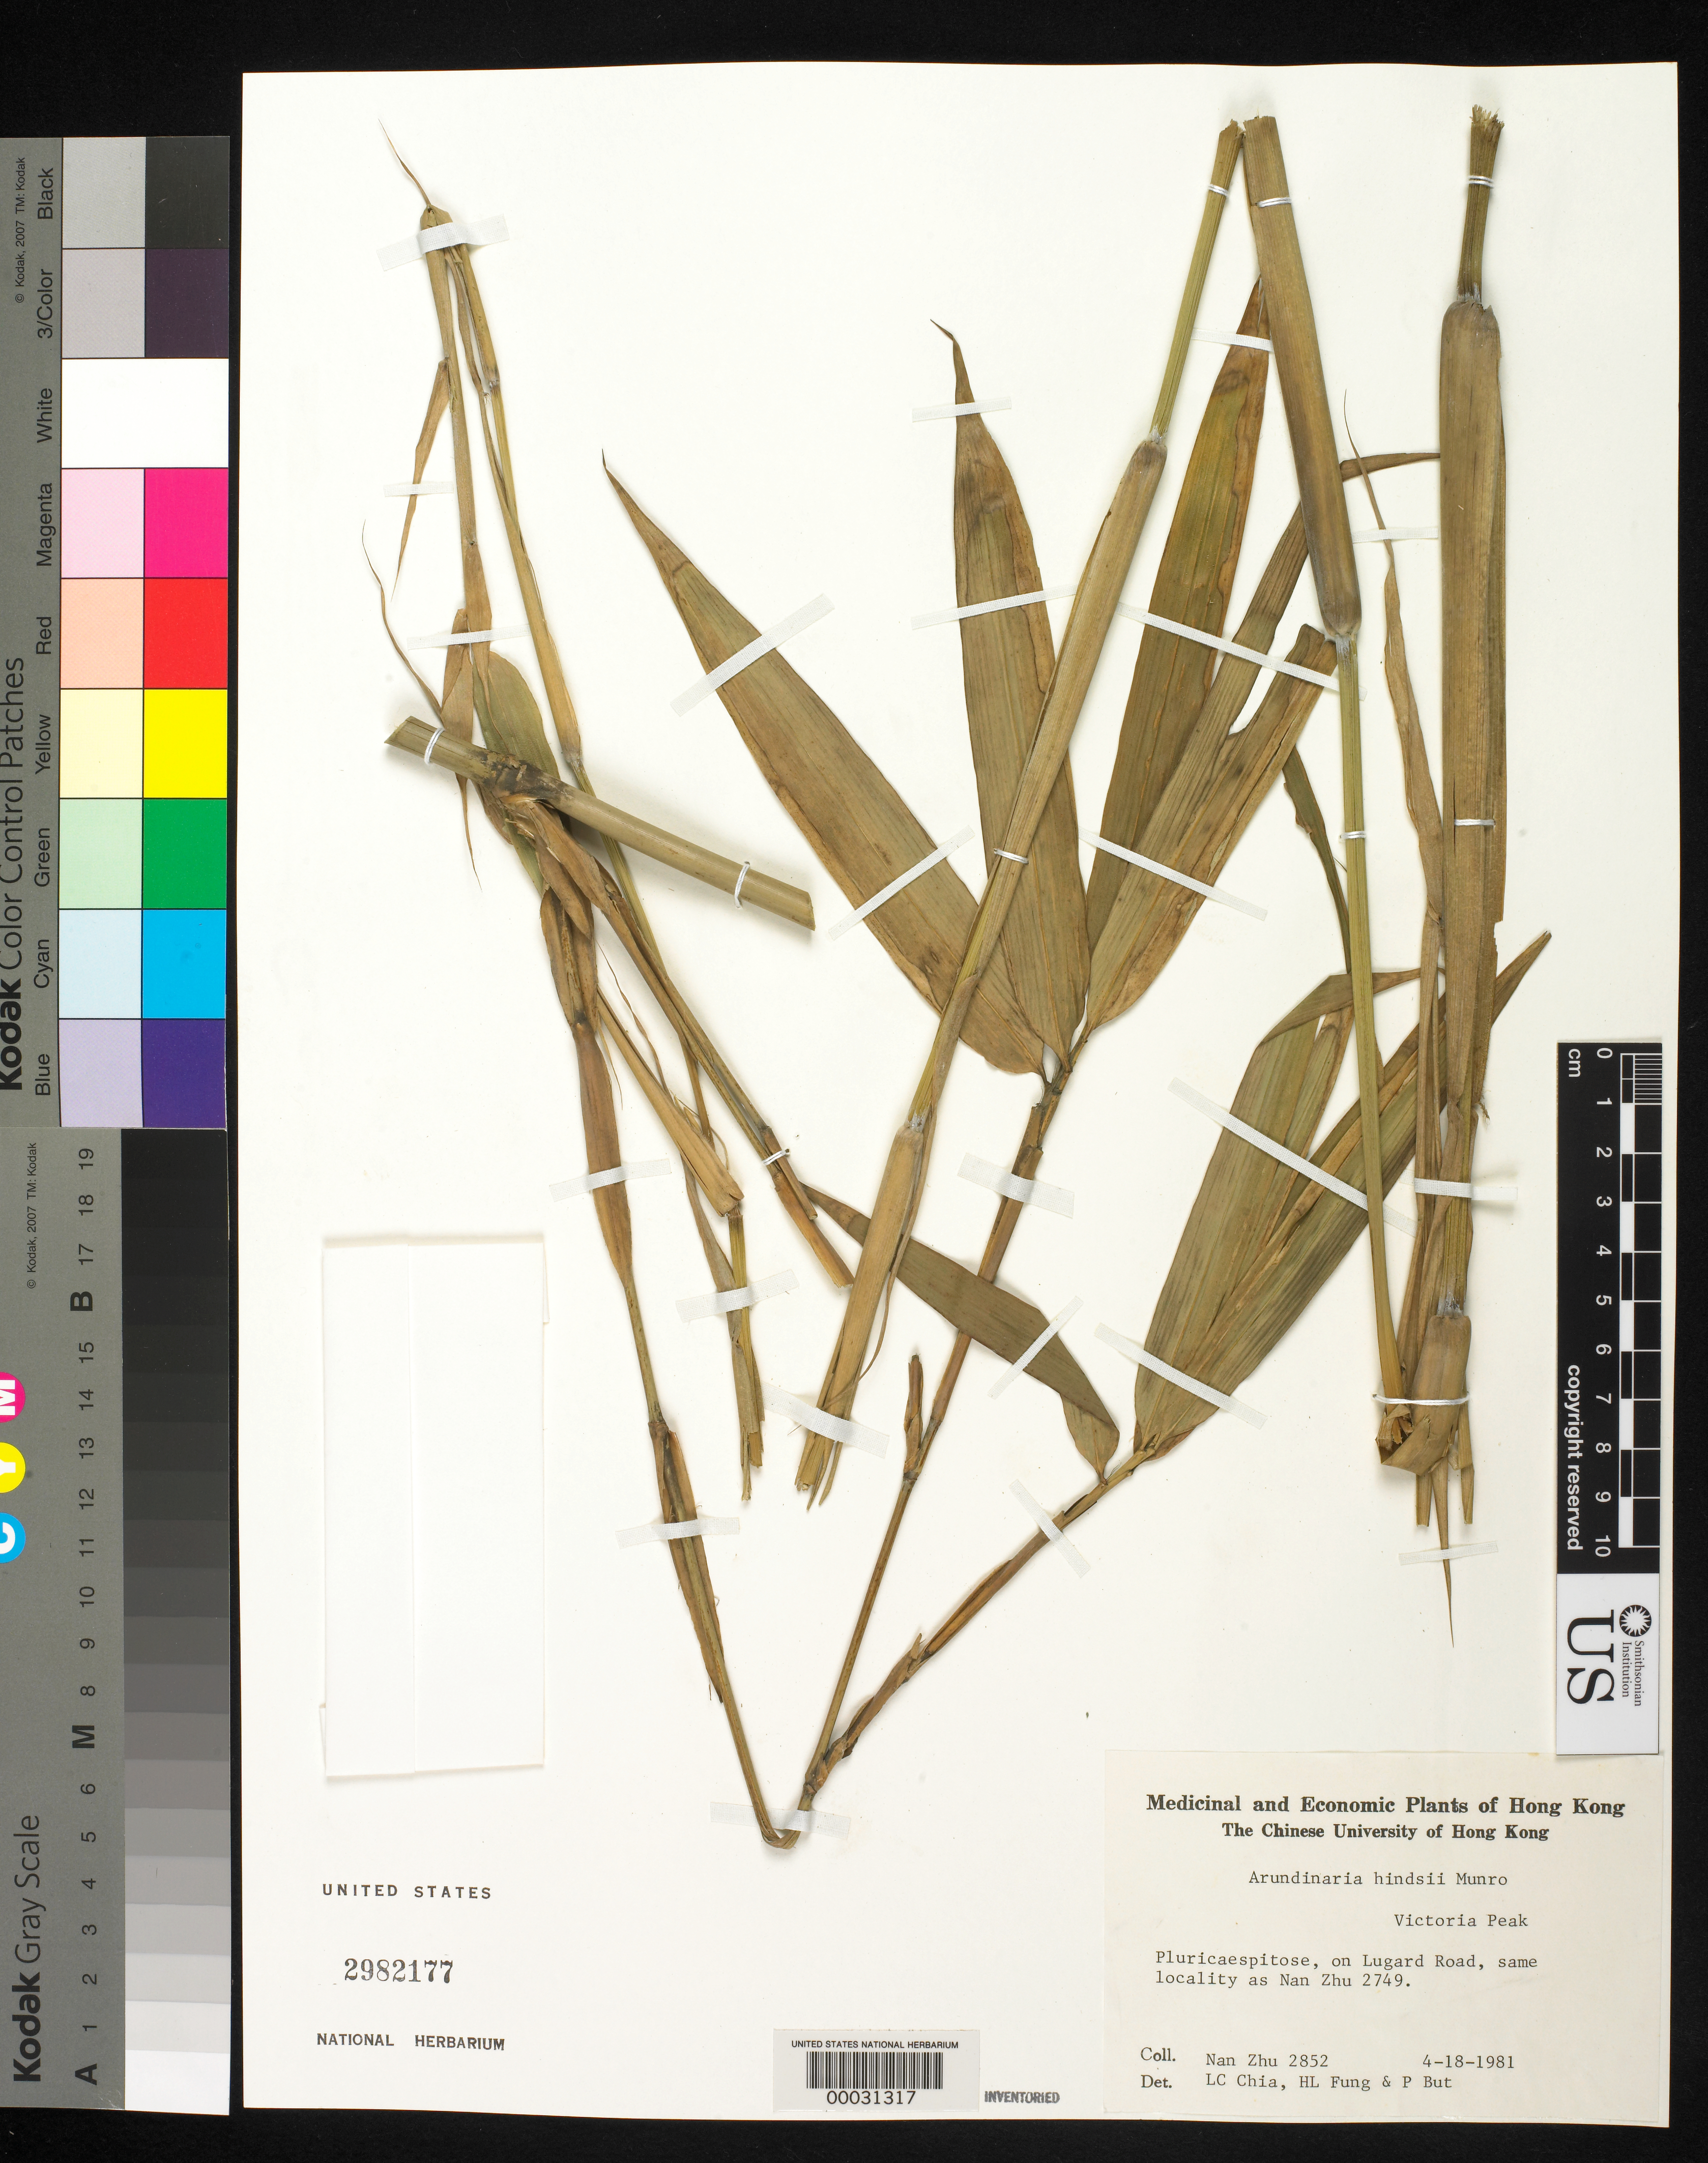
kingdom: Plantae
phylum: Tracheophyta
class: Liliopsida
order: Poales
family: Poaceae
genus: Pseudosasa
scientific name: Pseudosasa hindsii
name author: (Munro) S.L. Chen & G.Y. Sheng ex T.G. Liang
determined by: Poaceae Reorganization Project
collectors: N. Zhu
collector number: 2852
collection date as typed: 18 Apr 1981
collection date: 1981-04-18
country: China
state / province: Hong Kong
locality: Victoria peak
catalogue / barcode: US 2982177